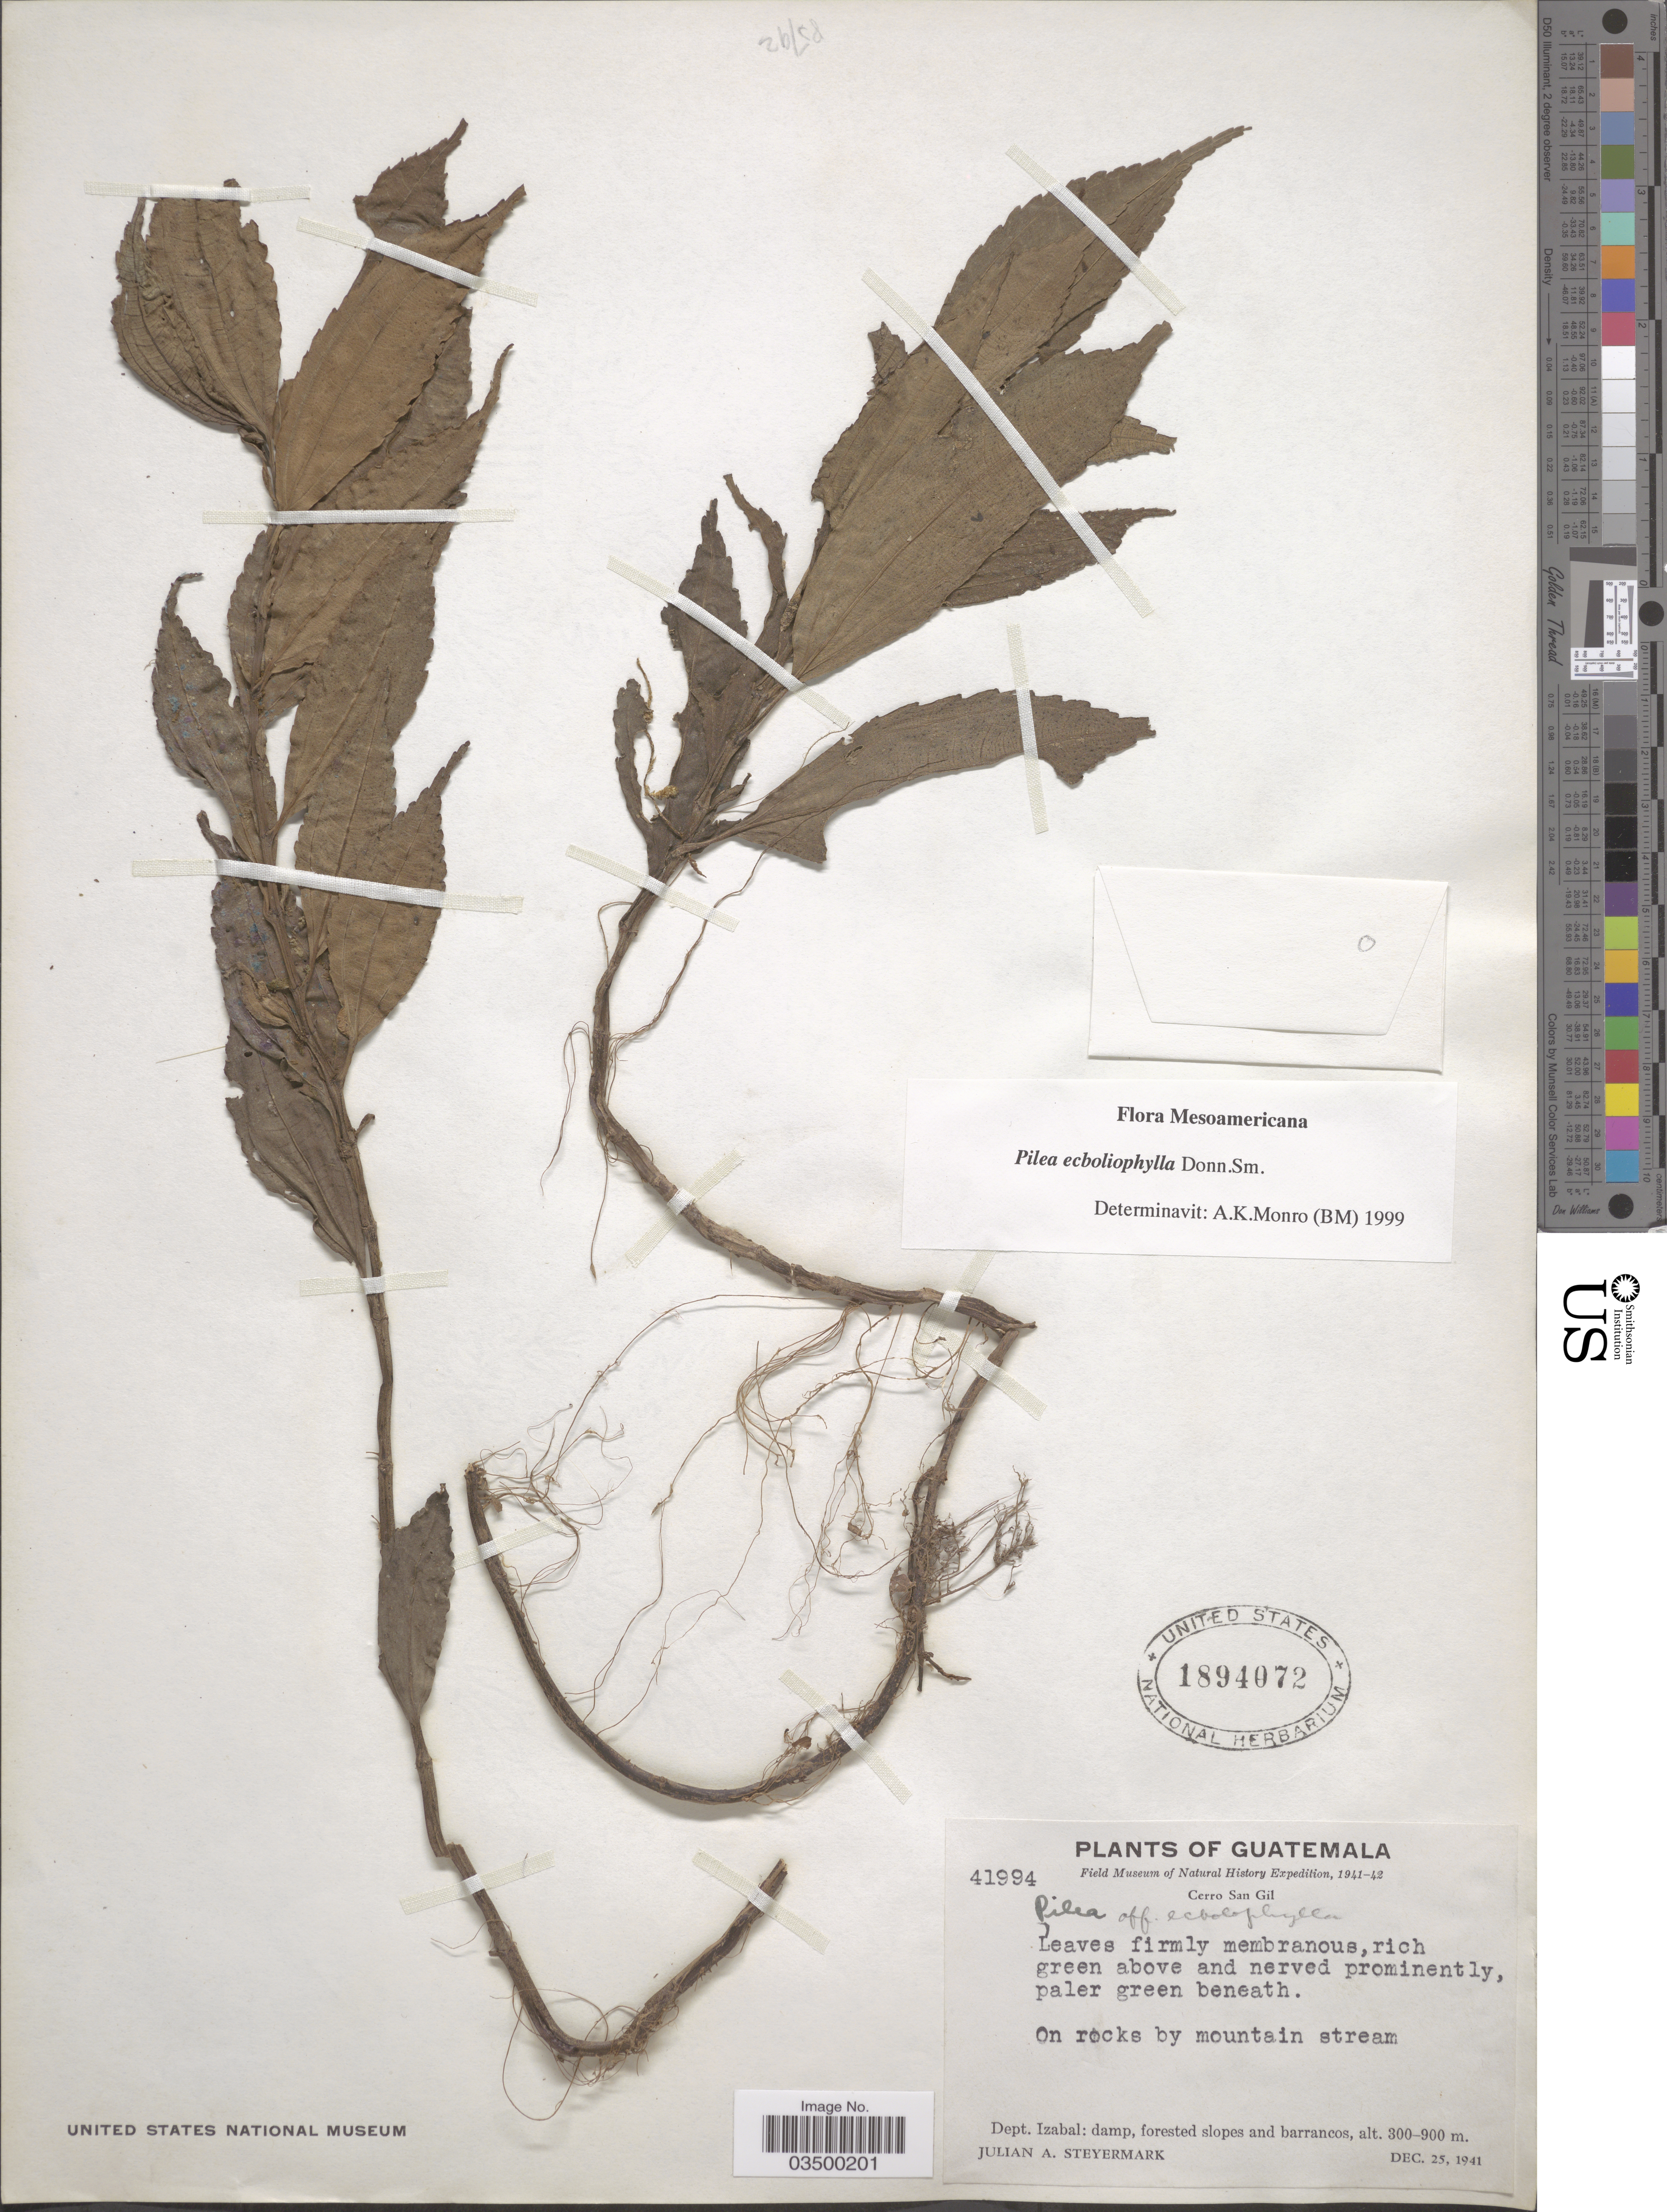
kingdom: Plantae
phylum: Tracheophyta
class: Magnoliopsida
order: Rosales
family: Urticaceae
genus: Pilea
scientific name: Pilea ecbolophylla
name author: Donn. Sm.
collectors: J. Steyermark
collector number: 41994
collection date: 1941-12-25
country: Guatemala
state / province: Izabal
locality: Cerro San Gil. Dept. Izabal: damp, forested slopes and barrancos.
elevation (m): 300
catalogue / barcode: US 1894072